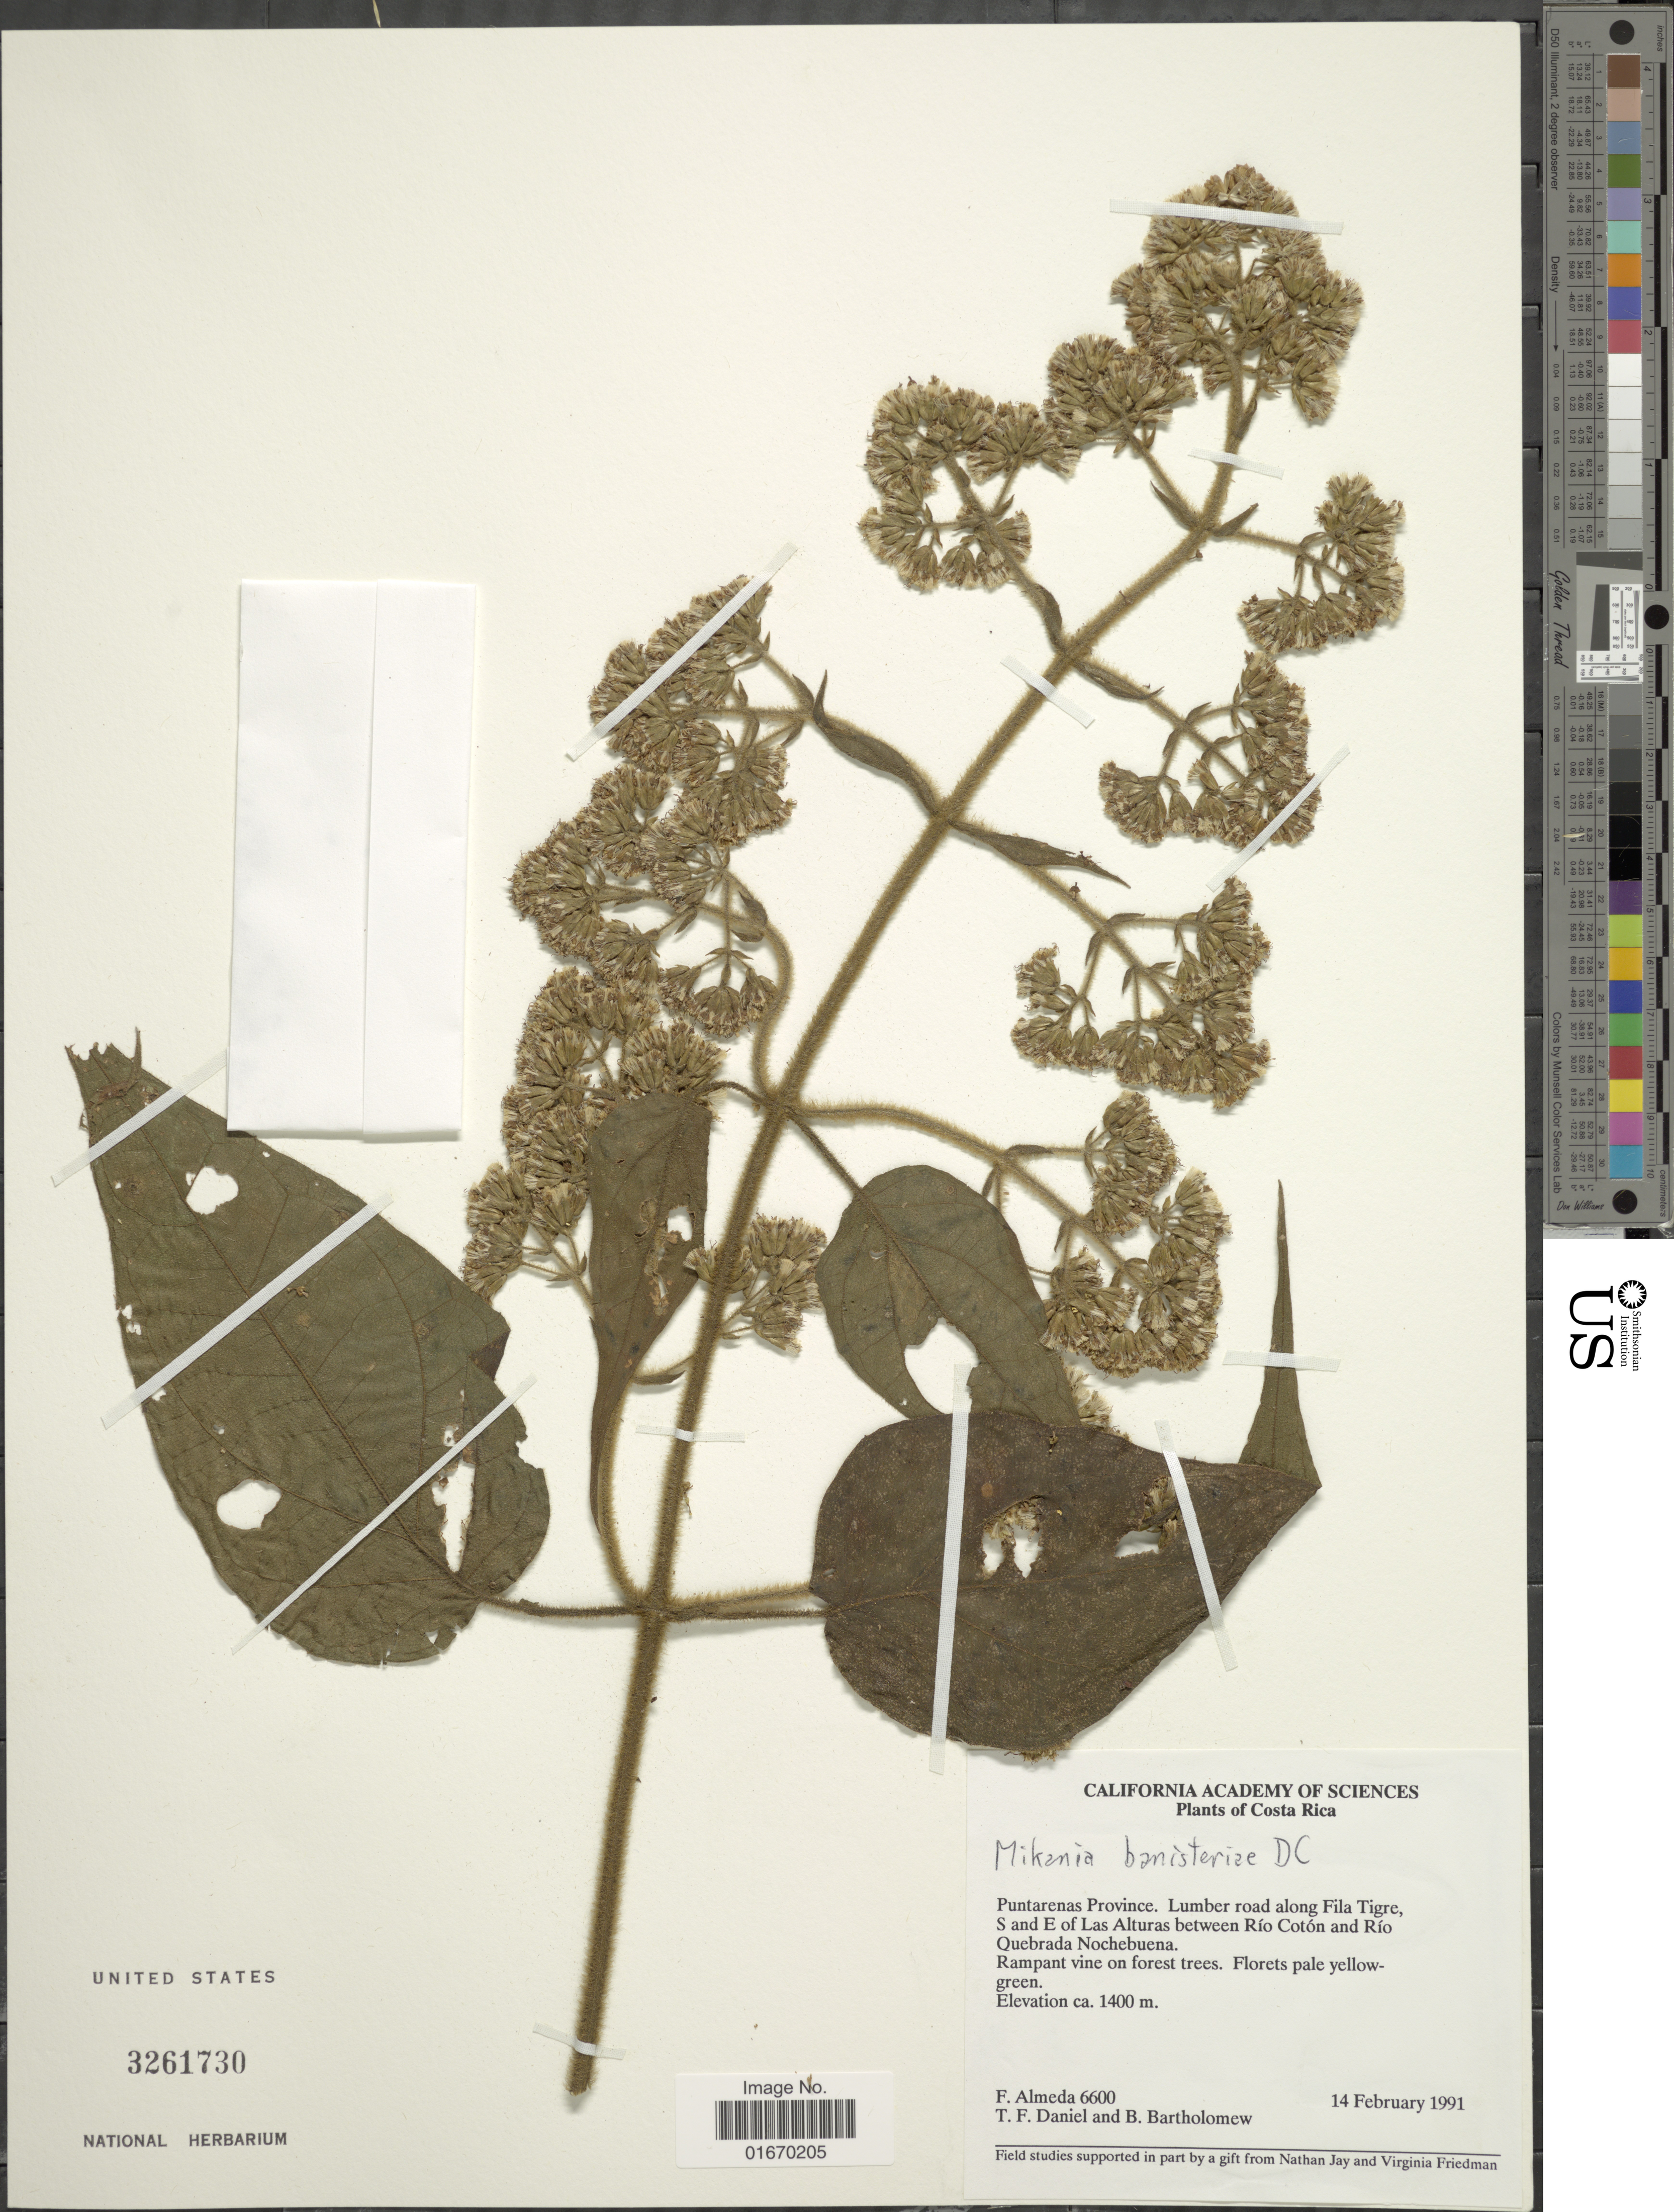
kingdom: Plantae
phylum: Tracheophyta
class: Magnoliopsida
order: Asterales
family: Asteraceae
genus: Mikania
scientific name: Mikania banisteriae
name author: DC.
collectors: F. Almeda, T. F. Daniel & B. Bartholomew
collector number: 6600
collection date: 1991-02-14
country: Costa Rica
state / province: Puntarenas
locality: Lumber road along Fila Tigre, S and E of Las Alturas between Rio Coton and Rio Quebrada Mochebuena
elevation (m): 1400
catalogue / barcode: US 3261730